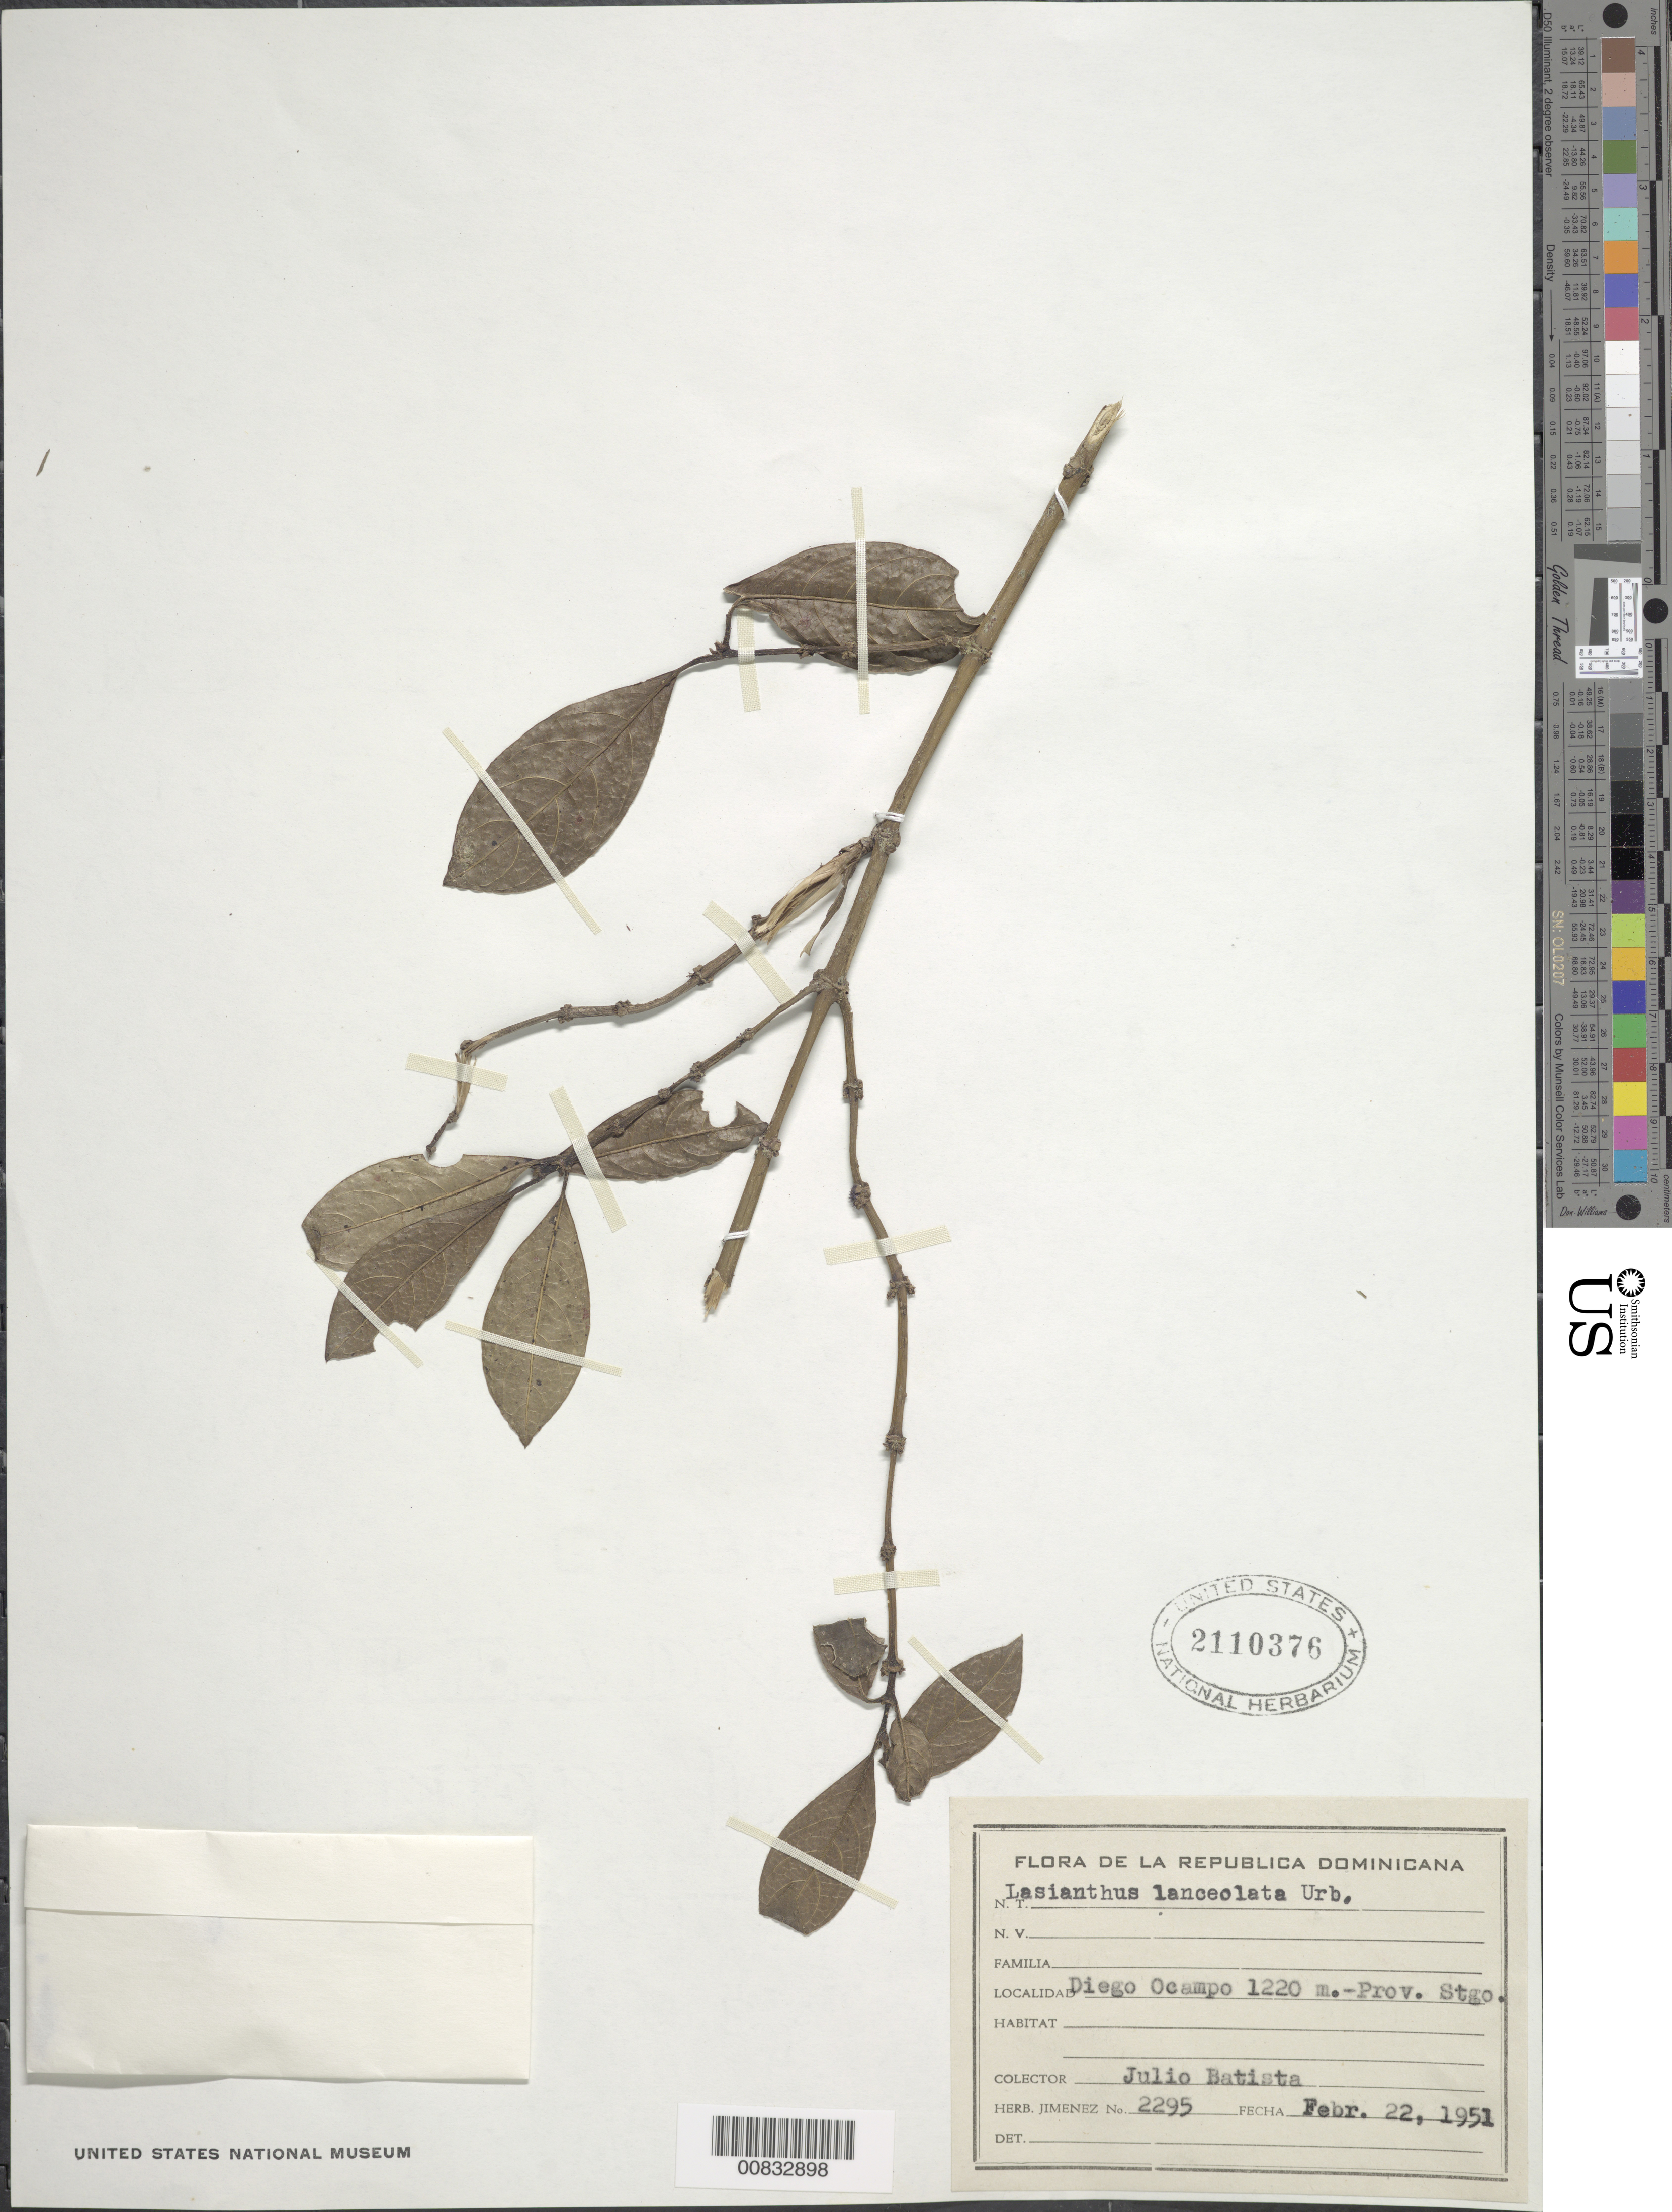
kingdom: Plantae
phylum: Tracheophyta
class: Magnoliopsida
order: Gentianales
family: Rubiaceae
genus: Lasianthus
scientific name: Lasianthus lanceolatus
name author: (Griseb.) Urb.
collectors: J. Batista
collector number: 2295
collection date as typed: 22 Feb 1951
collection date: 1951-02-22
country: Dominican Republic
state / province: Santiago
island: Hispaniola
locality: Diego de Ocampo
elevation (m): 1220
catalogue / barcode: US 2110376